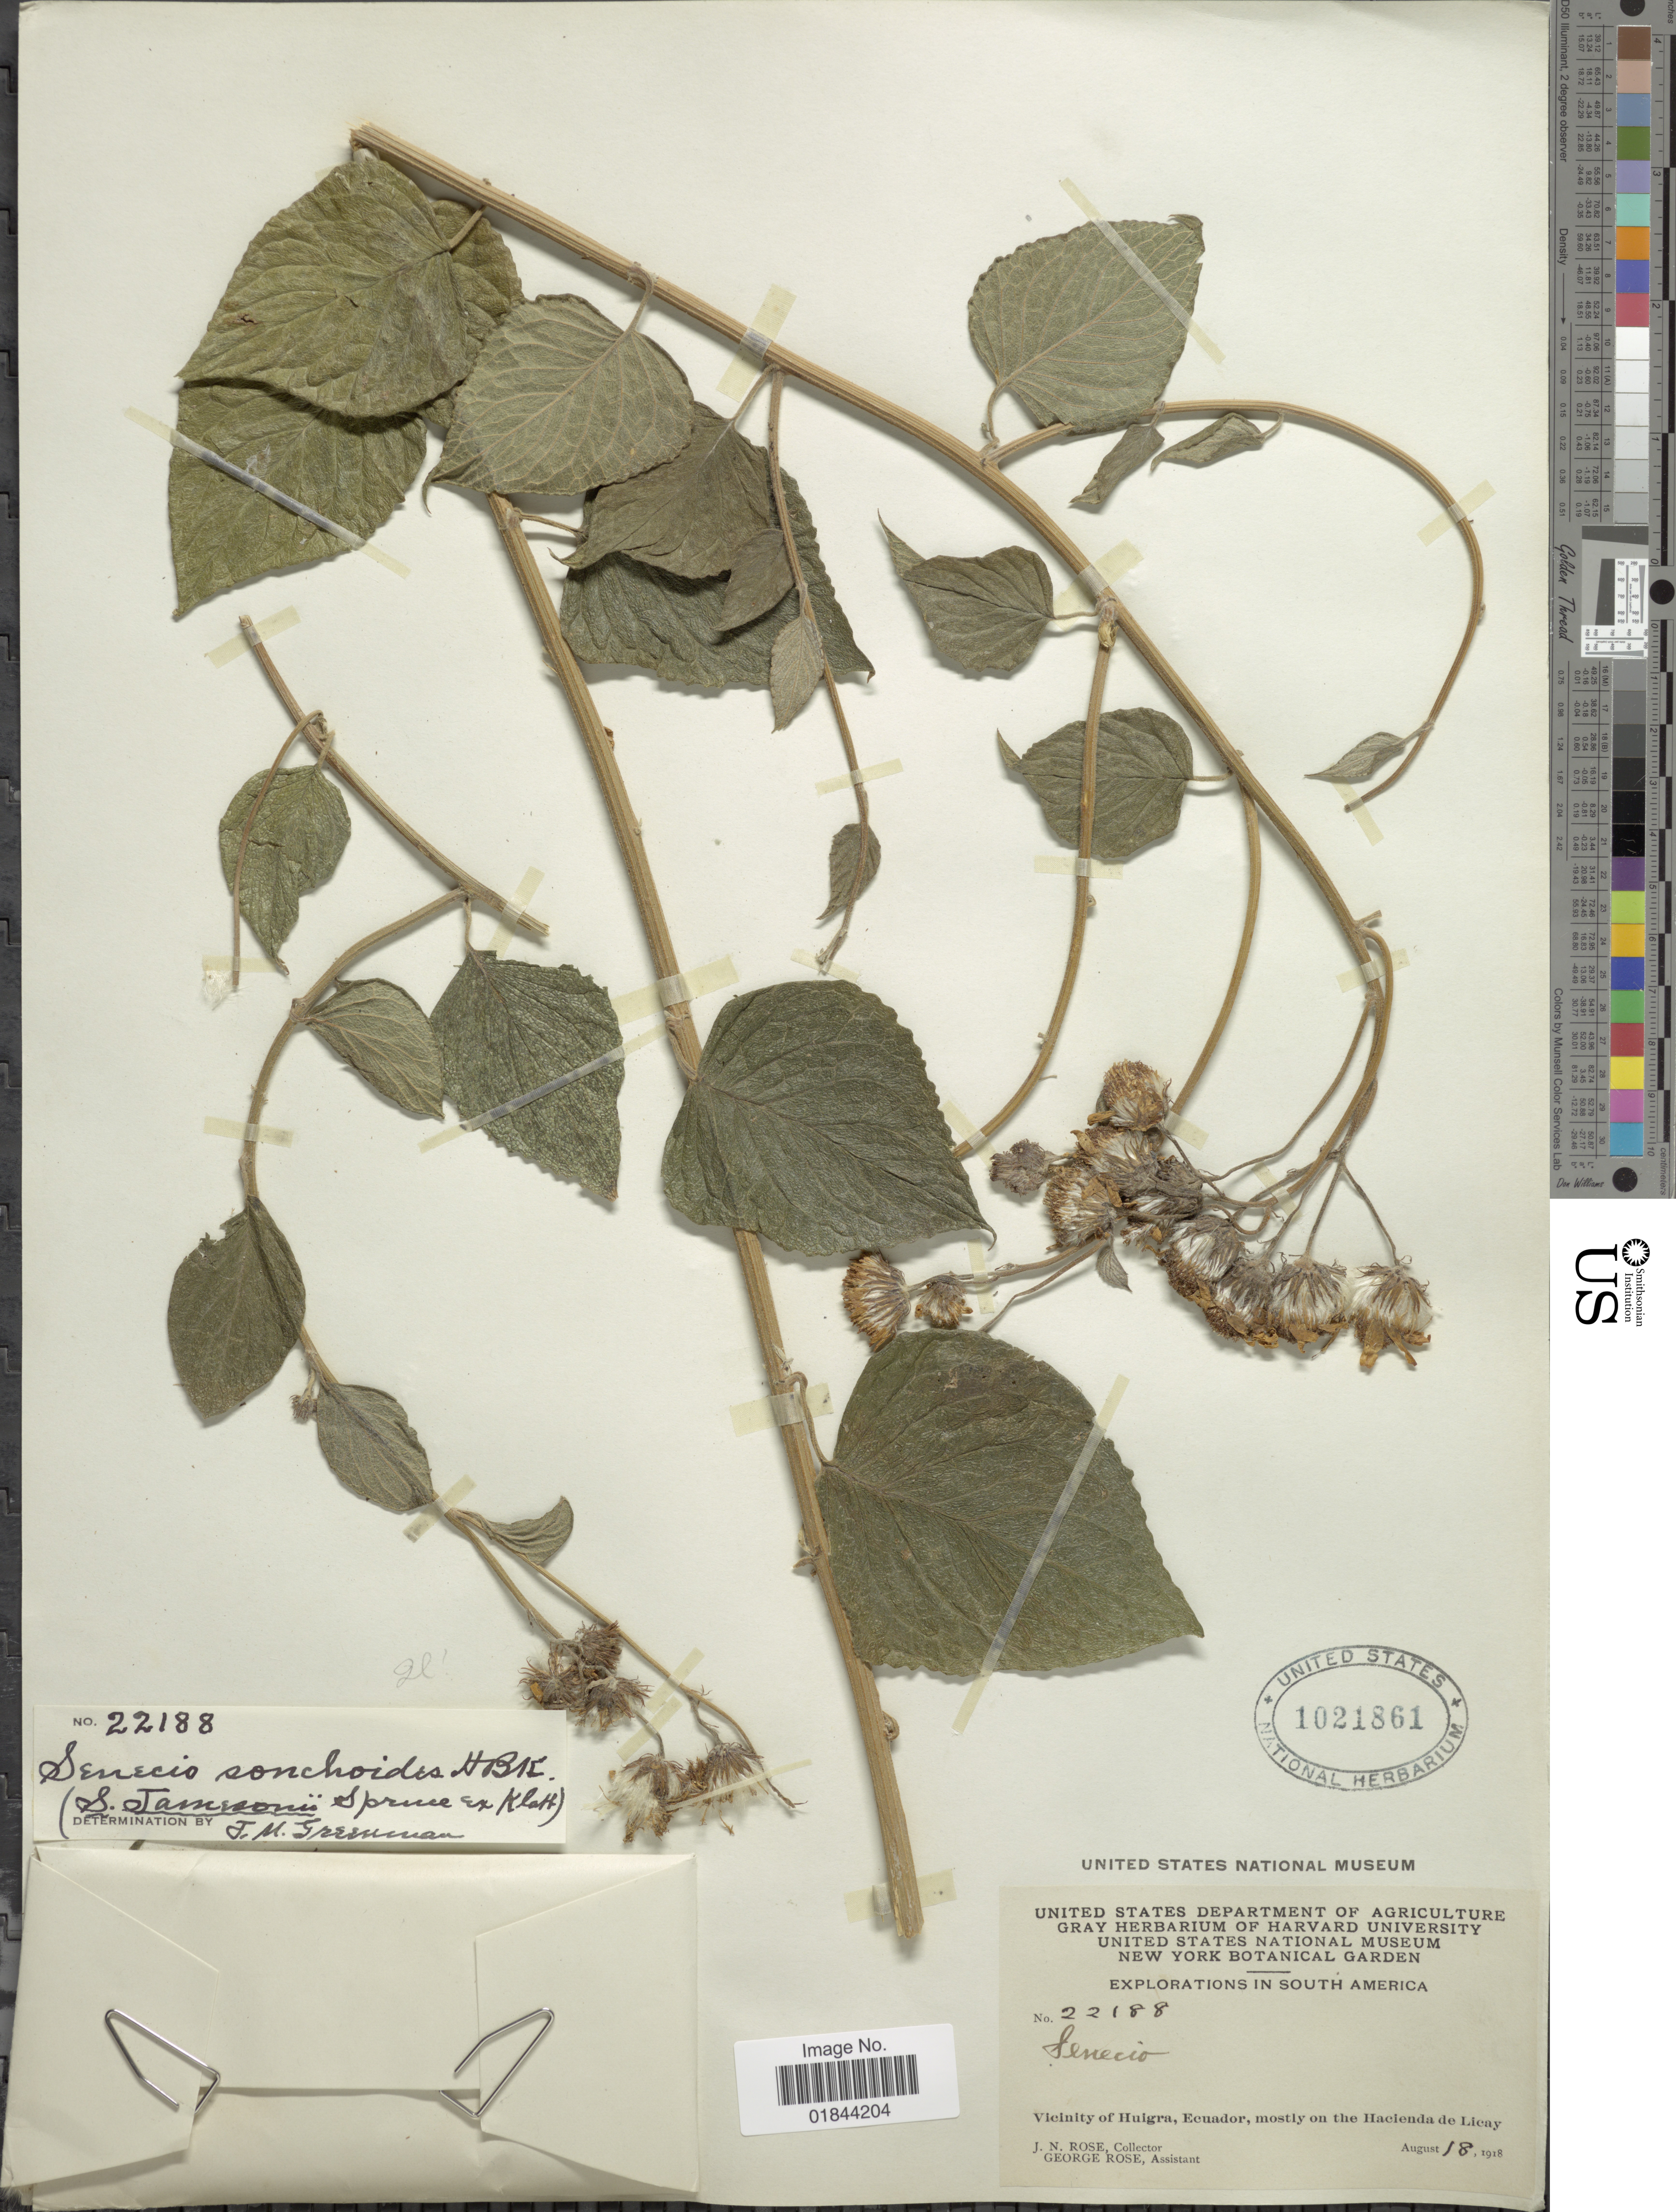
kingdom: Plantae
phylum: Tracheophyta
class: Magnoliopsida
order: Asterales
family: Asteraceae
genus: Paragynoxys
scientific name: Paragynoxys sochoides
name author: (Kunth) Cuatrec.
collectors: J. N. Rose & G. Rose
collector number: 22188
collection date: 1918-08-18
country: Ecuador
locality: Vicinity of Huigra, mostly on the Hacienda de Licay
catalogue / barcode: US 1021861